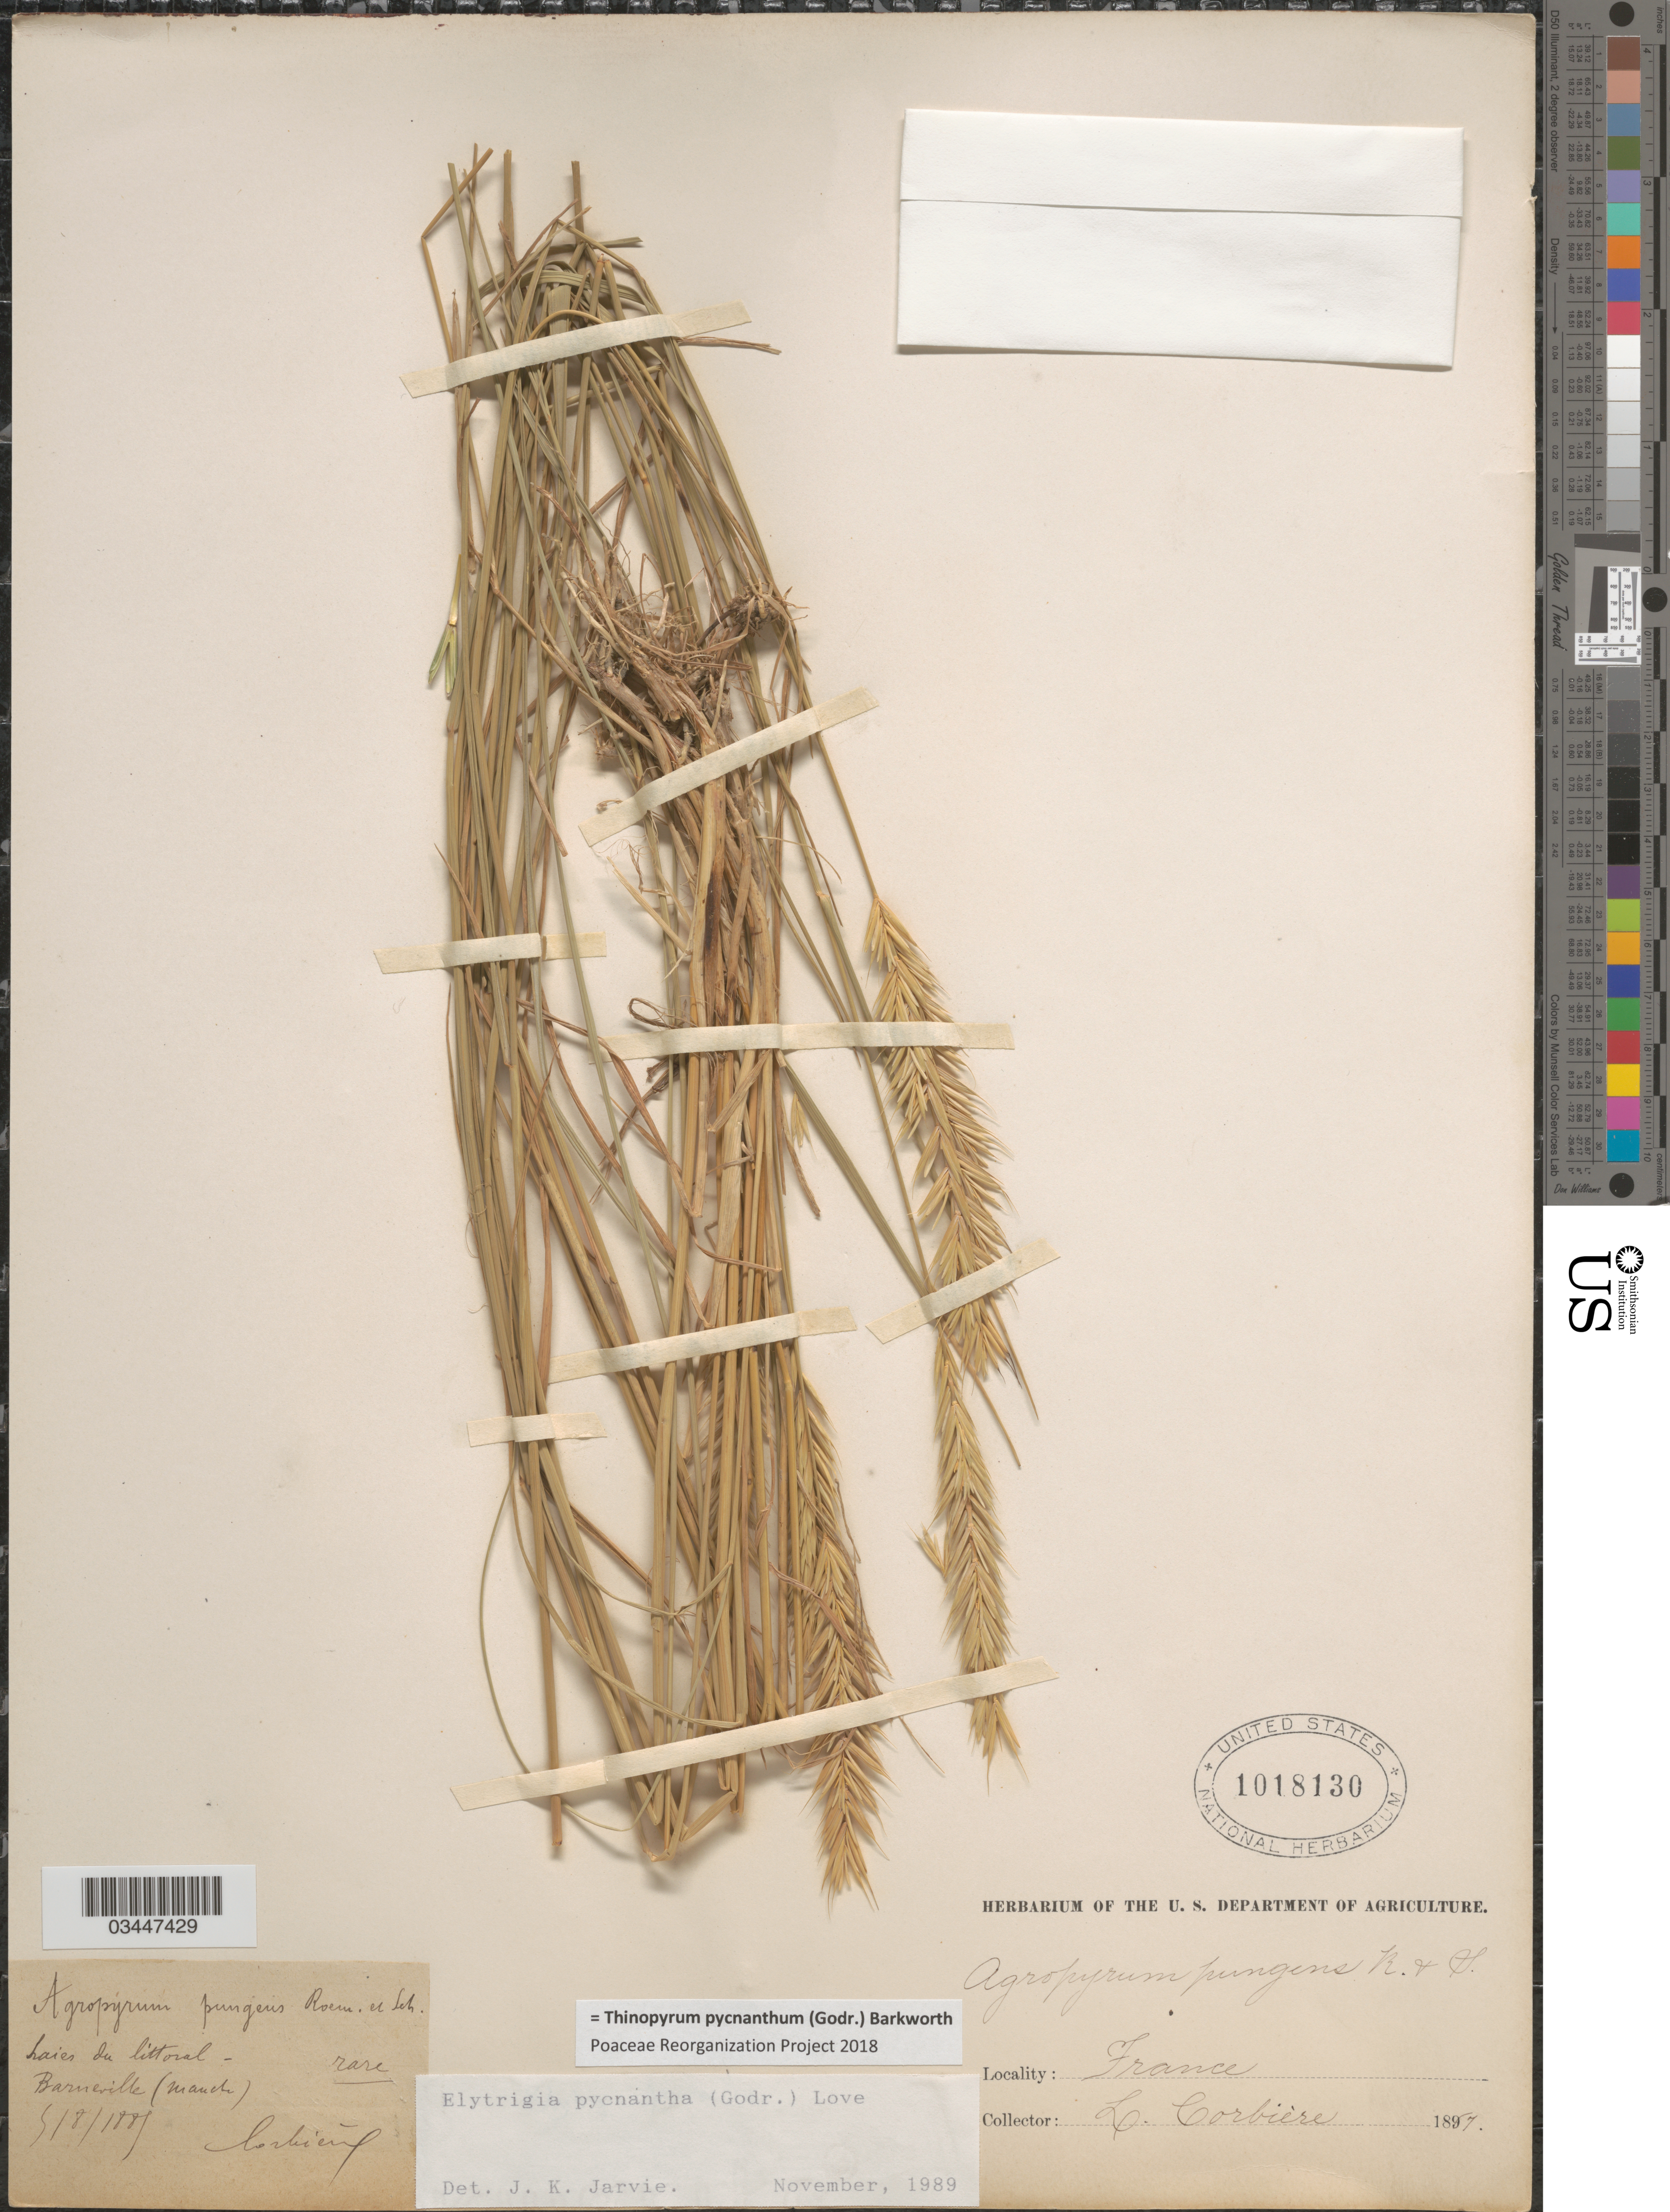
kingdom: Plantae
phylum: Tracheophyta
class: Liliopsida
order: Poales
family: Poaceae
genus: Thinopyrum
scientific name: Thinopyrum pycnanthum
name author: (Godr.) Barkworth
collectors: Corbiere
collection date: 1885-08-05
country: France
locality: Haies du littoral - Barneville (Manche).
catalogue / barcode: US 1018130